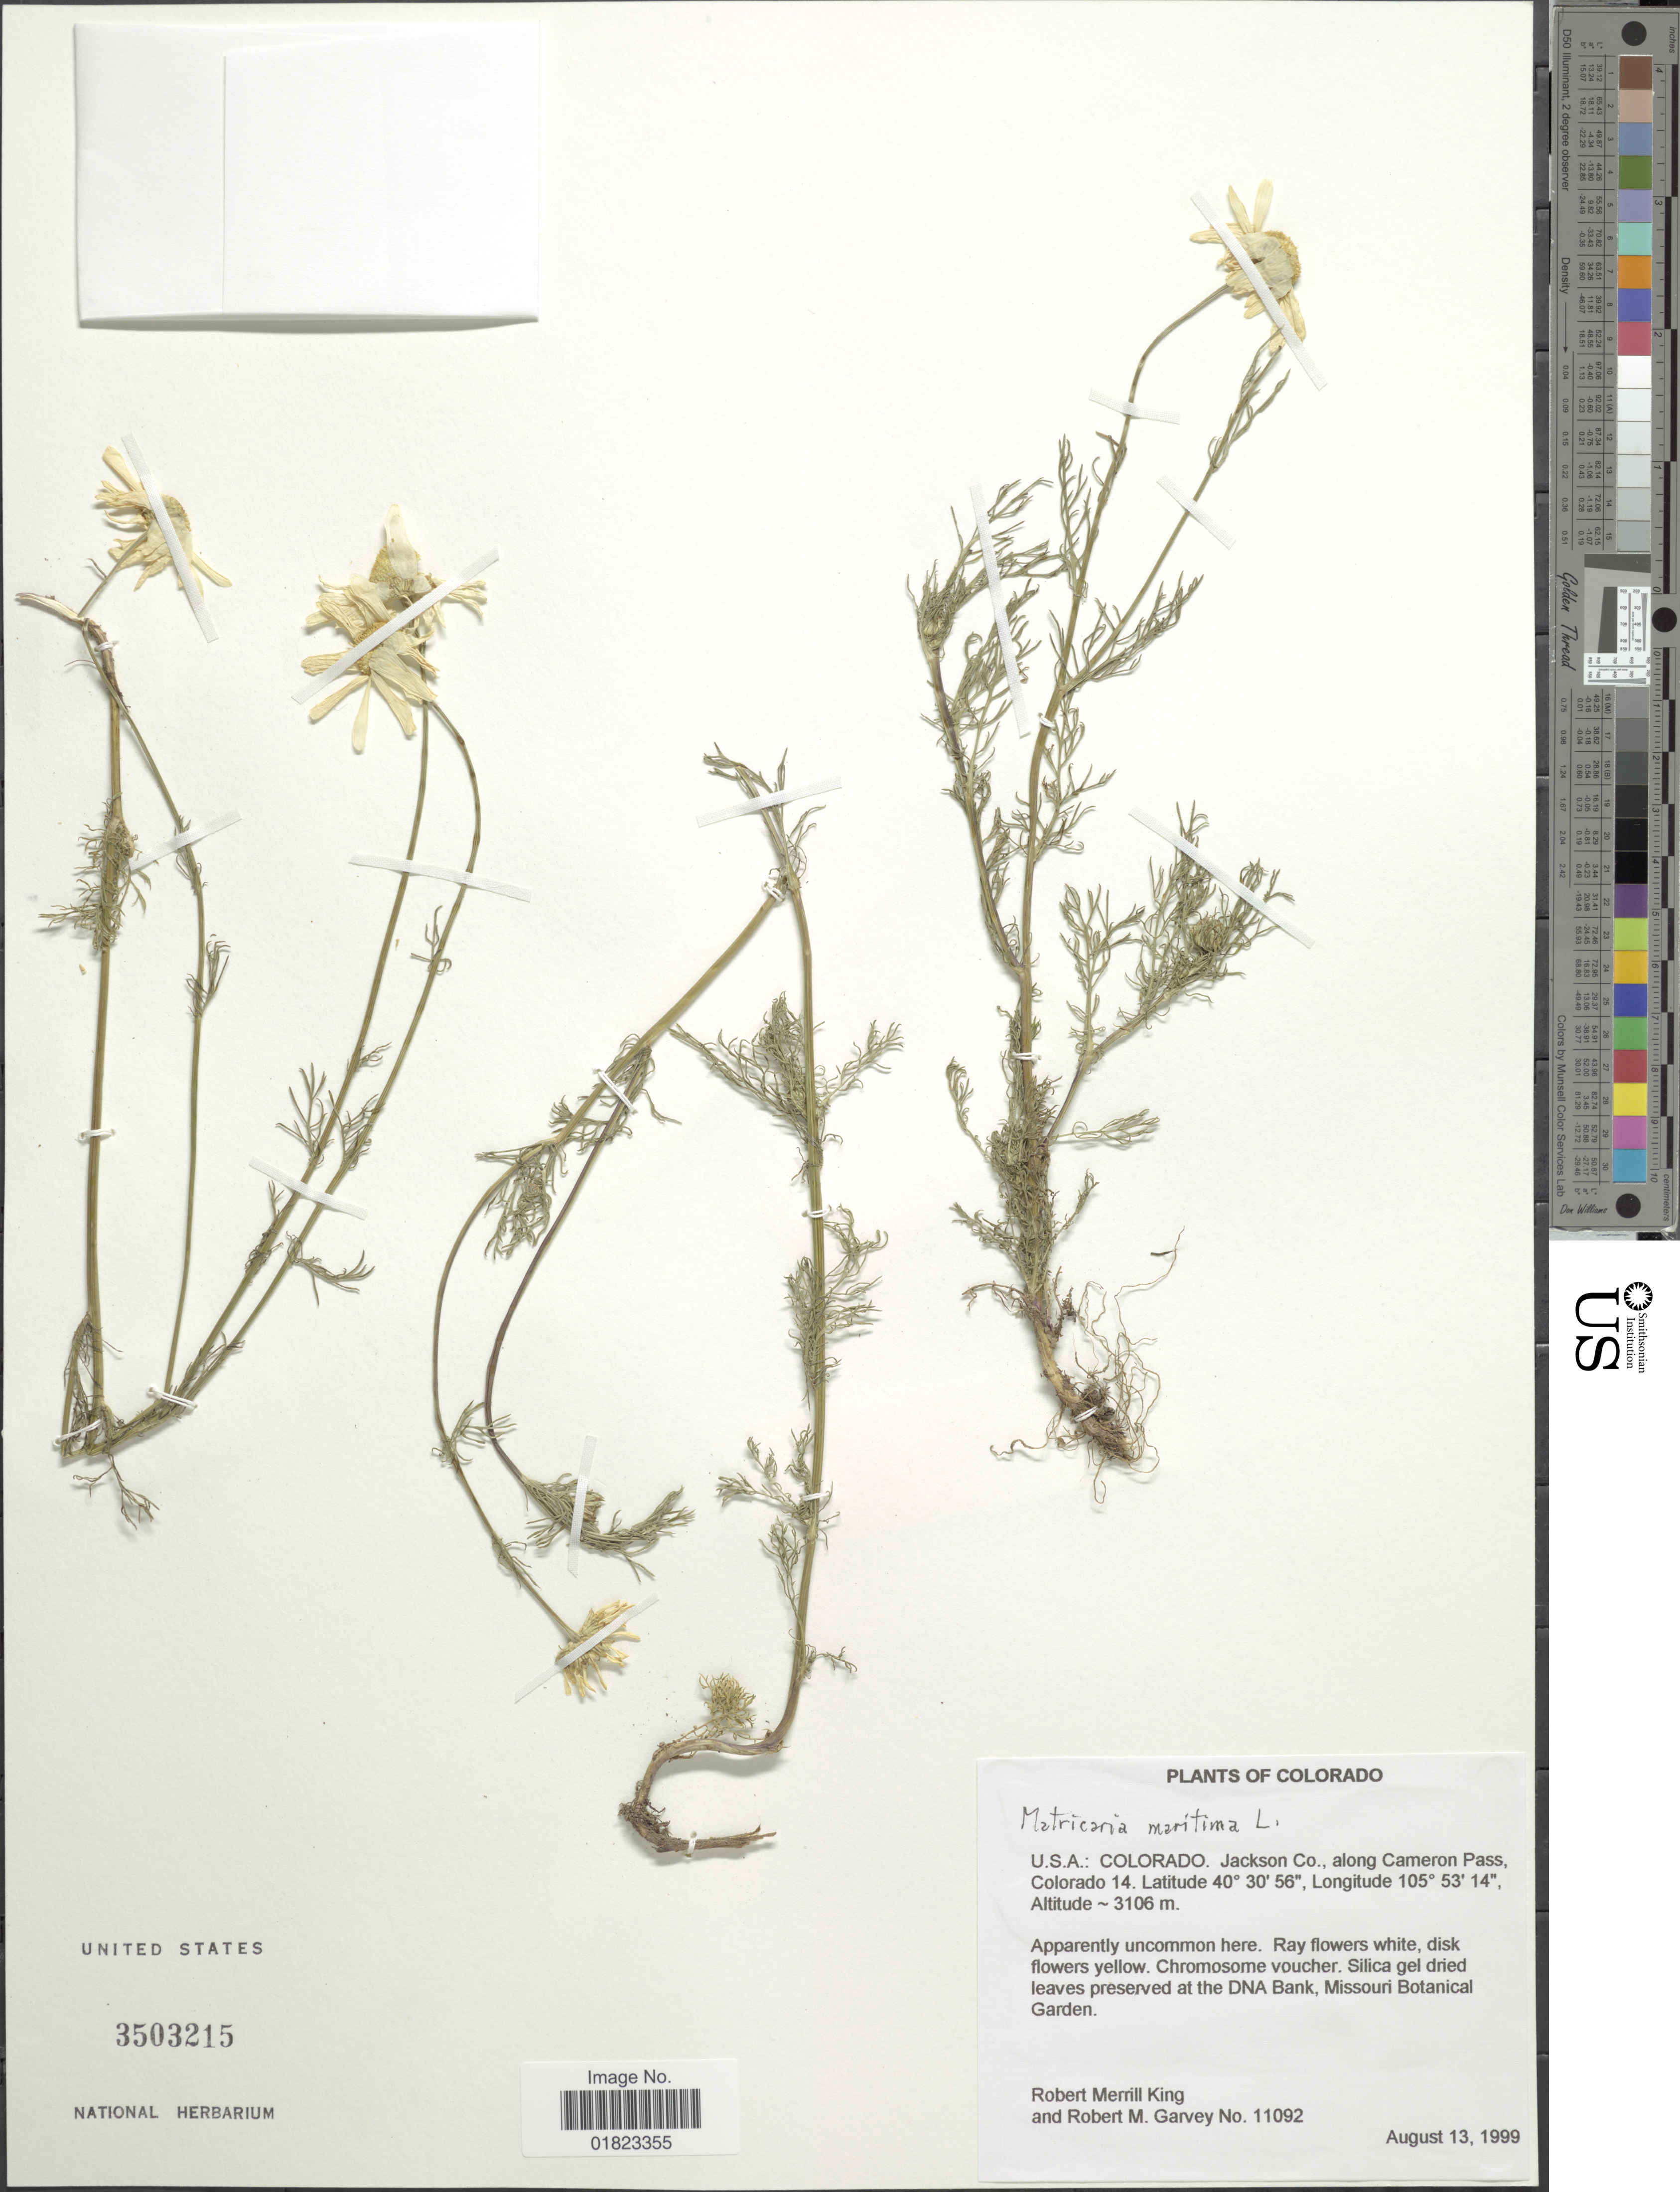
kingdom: Plantae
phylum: Tracheophyta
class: Magnoliopsida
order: Asterales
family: Asteraceae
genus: Tripleurospermum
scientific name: Tripleurospermum maritimum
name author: (L.) W.D.J. Koch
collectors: R. M. King & R. Garvey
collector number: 11092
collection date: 1999-08-13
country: United States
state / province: Colorado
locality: U.S.A., Colorado. Jackson Co. along Cameron Pass Colorado 14.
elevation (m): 3106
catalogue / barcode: US 3503215